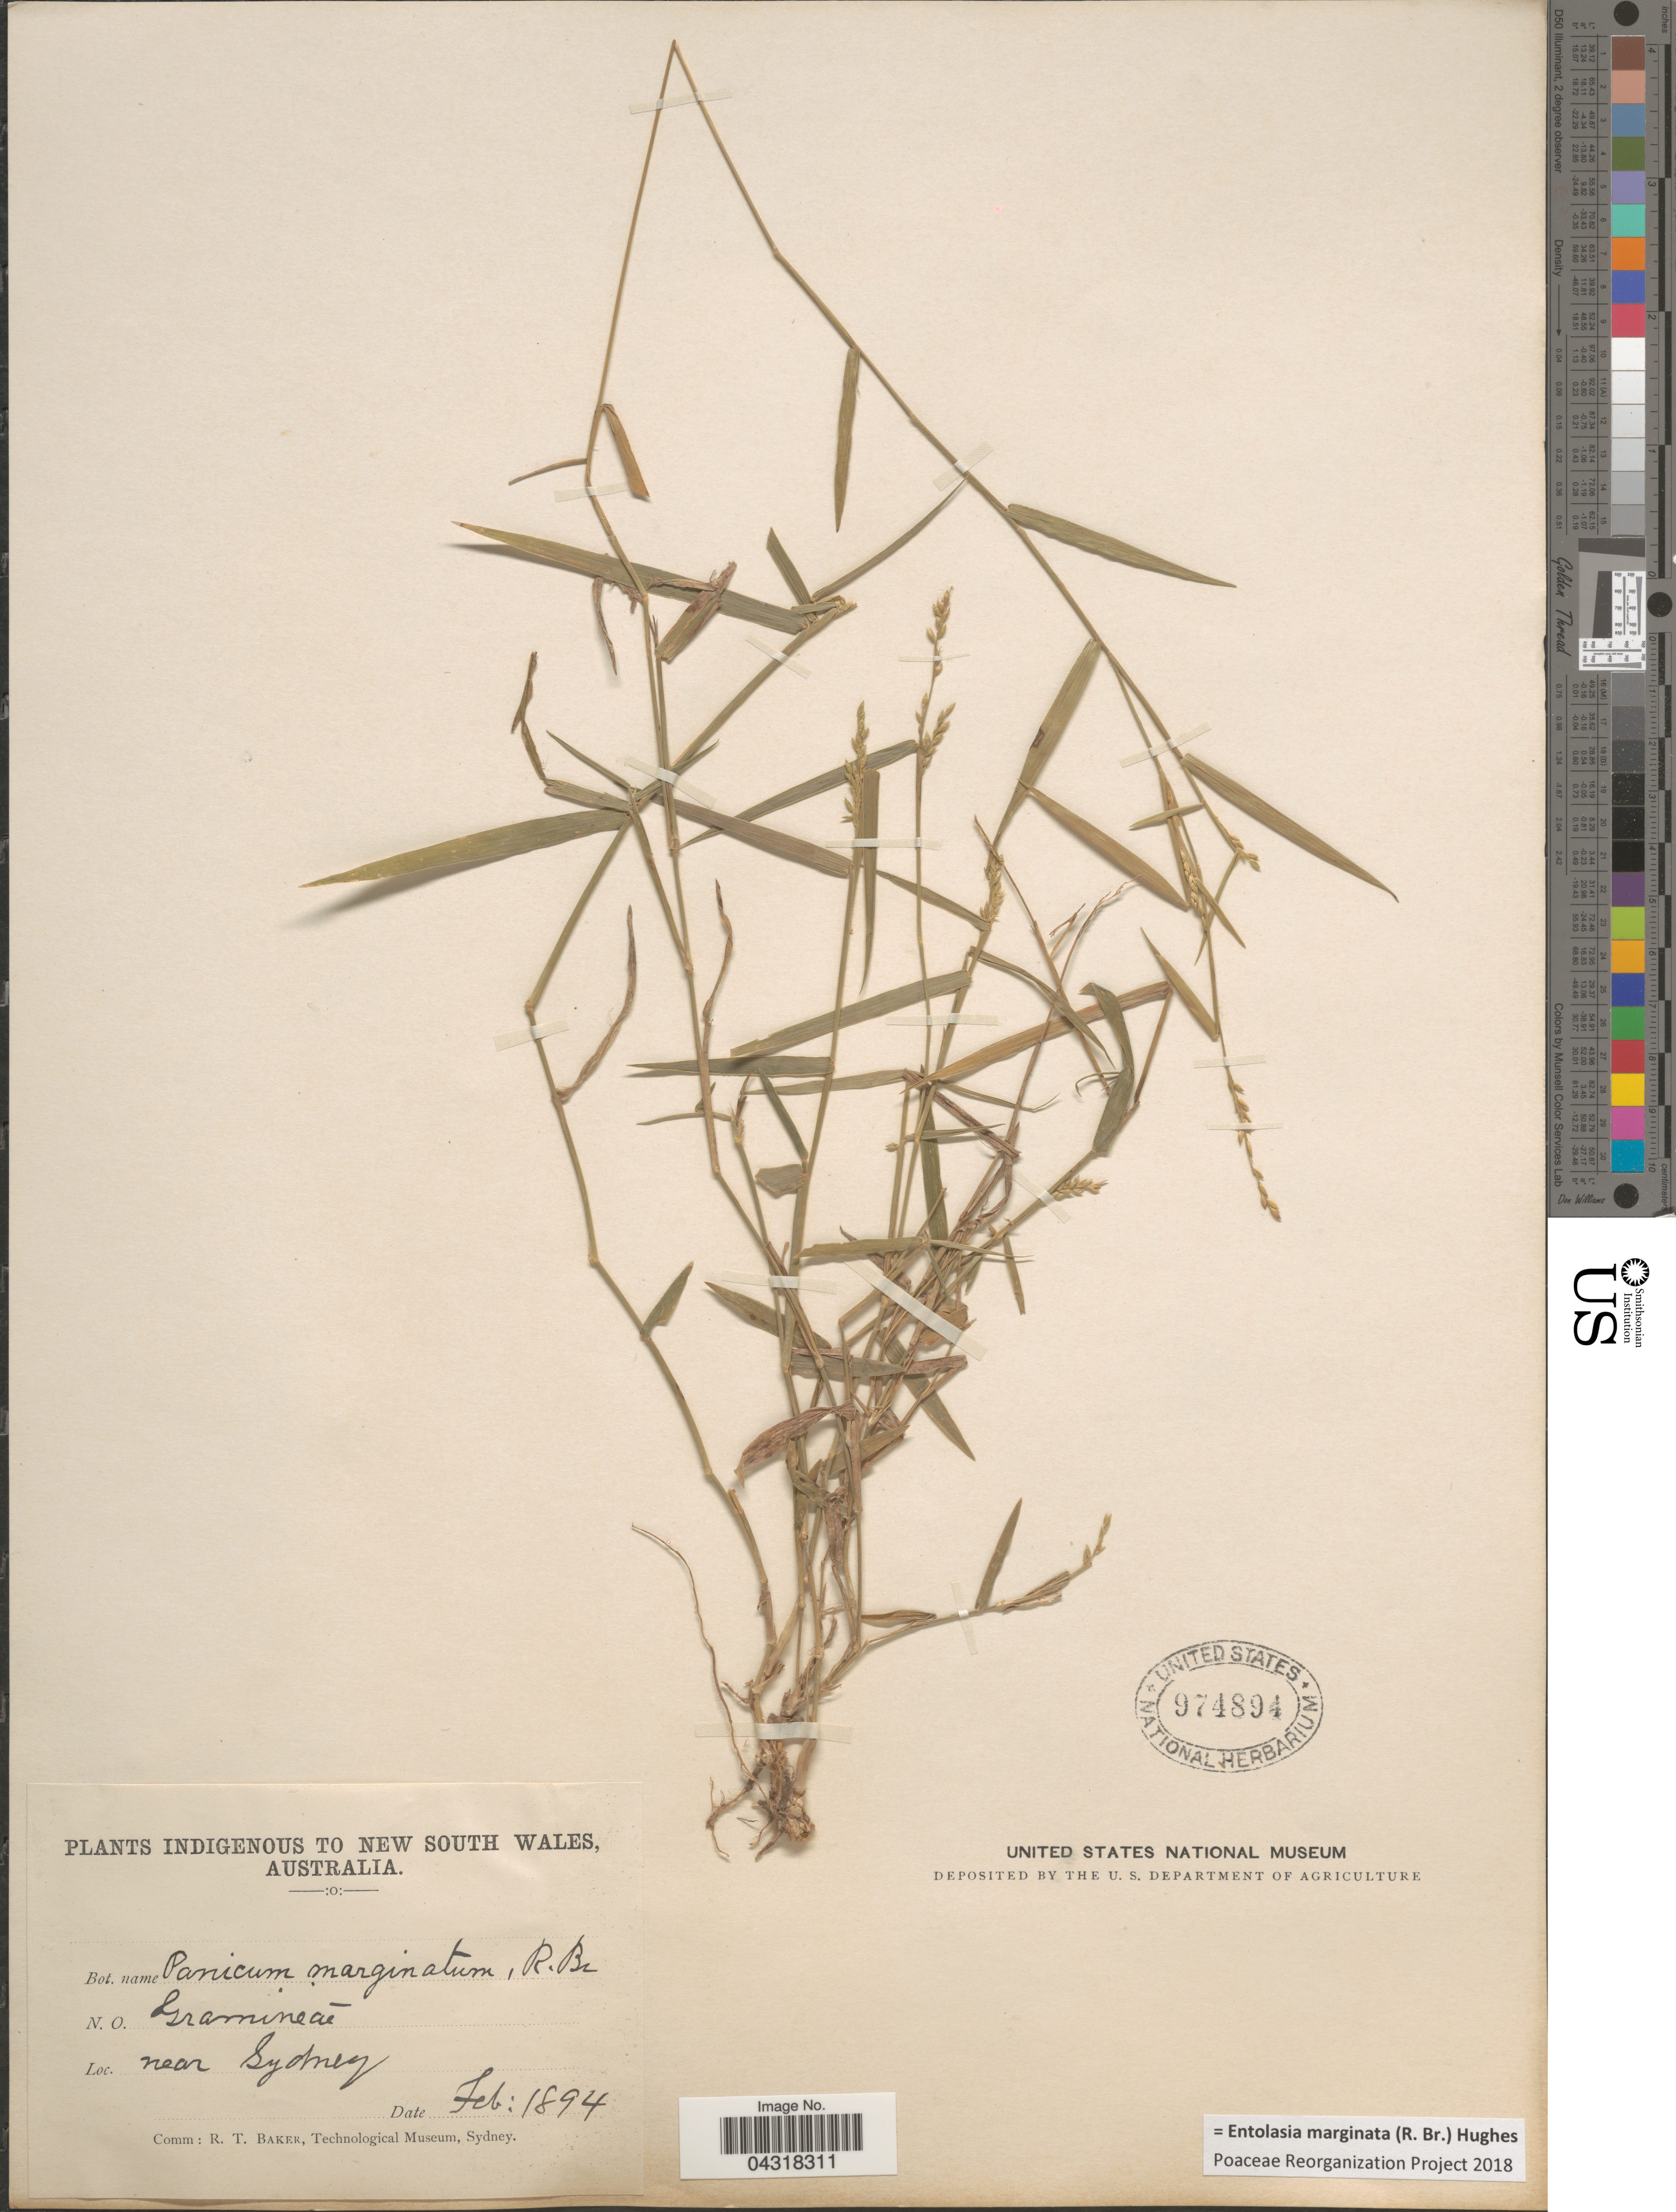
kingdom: Plantae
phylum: Tracheophyta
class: Liliopsida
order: Poales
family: Poaceae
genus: Entolasia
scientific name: Entolasia marginata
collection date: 1894-02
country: Australia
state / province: New South Wales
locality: Near Sydney.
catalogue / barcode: US 974894